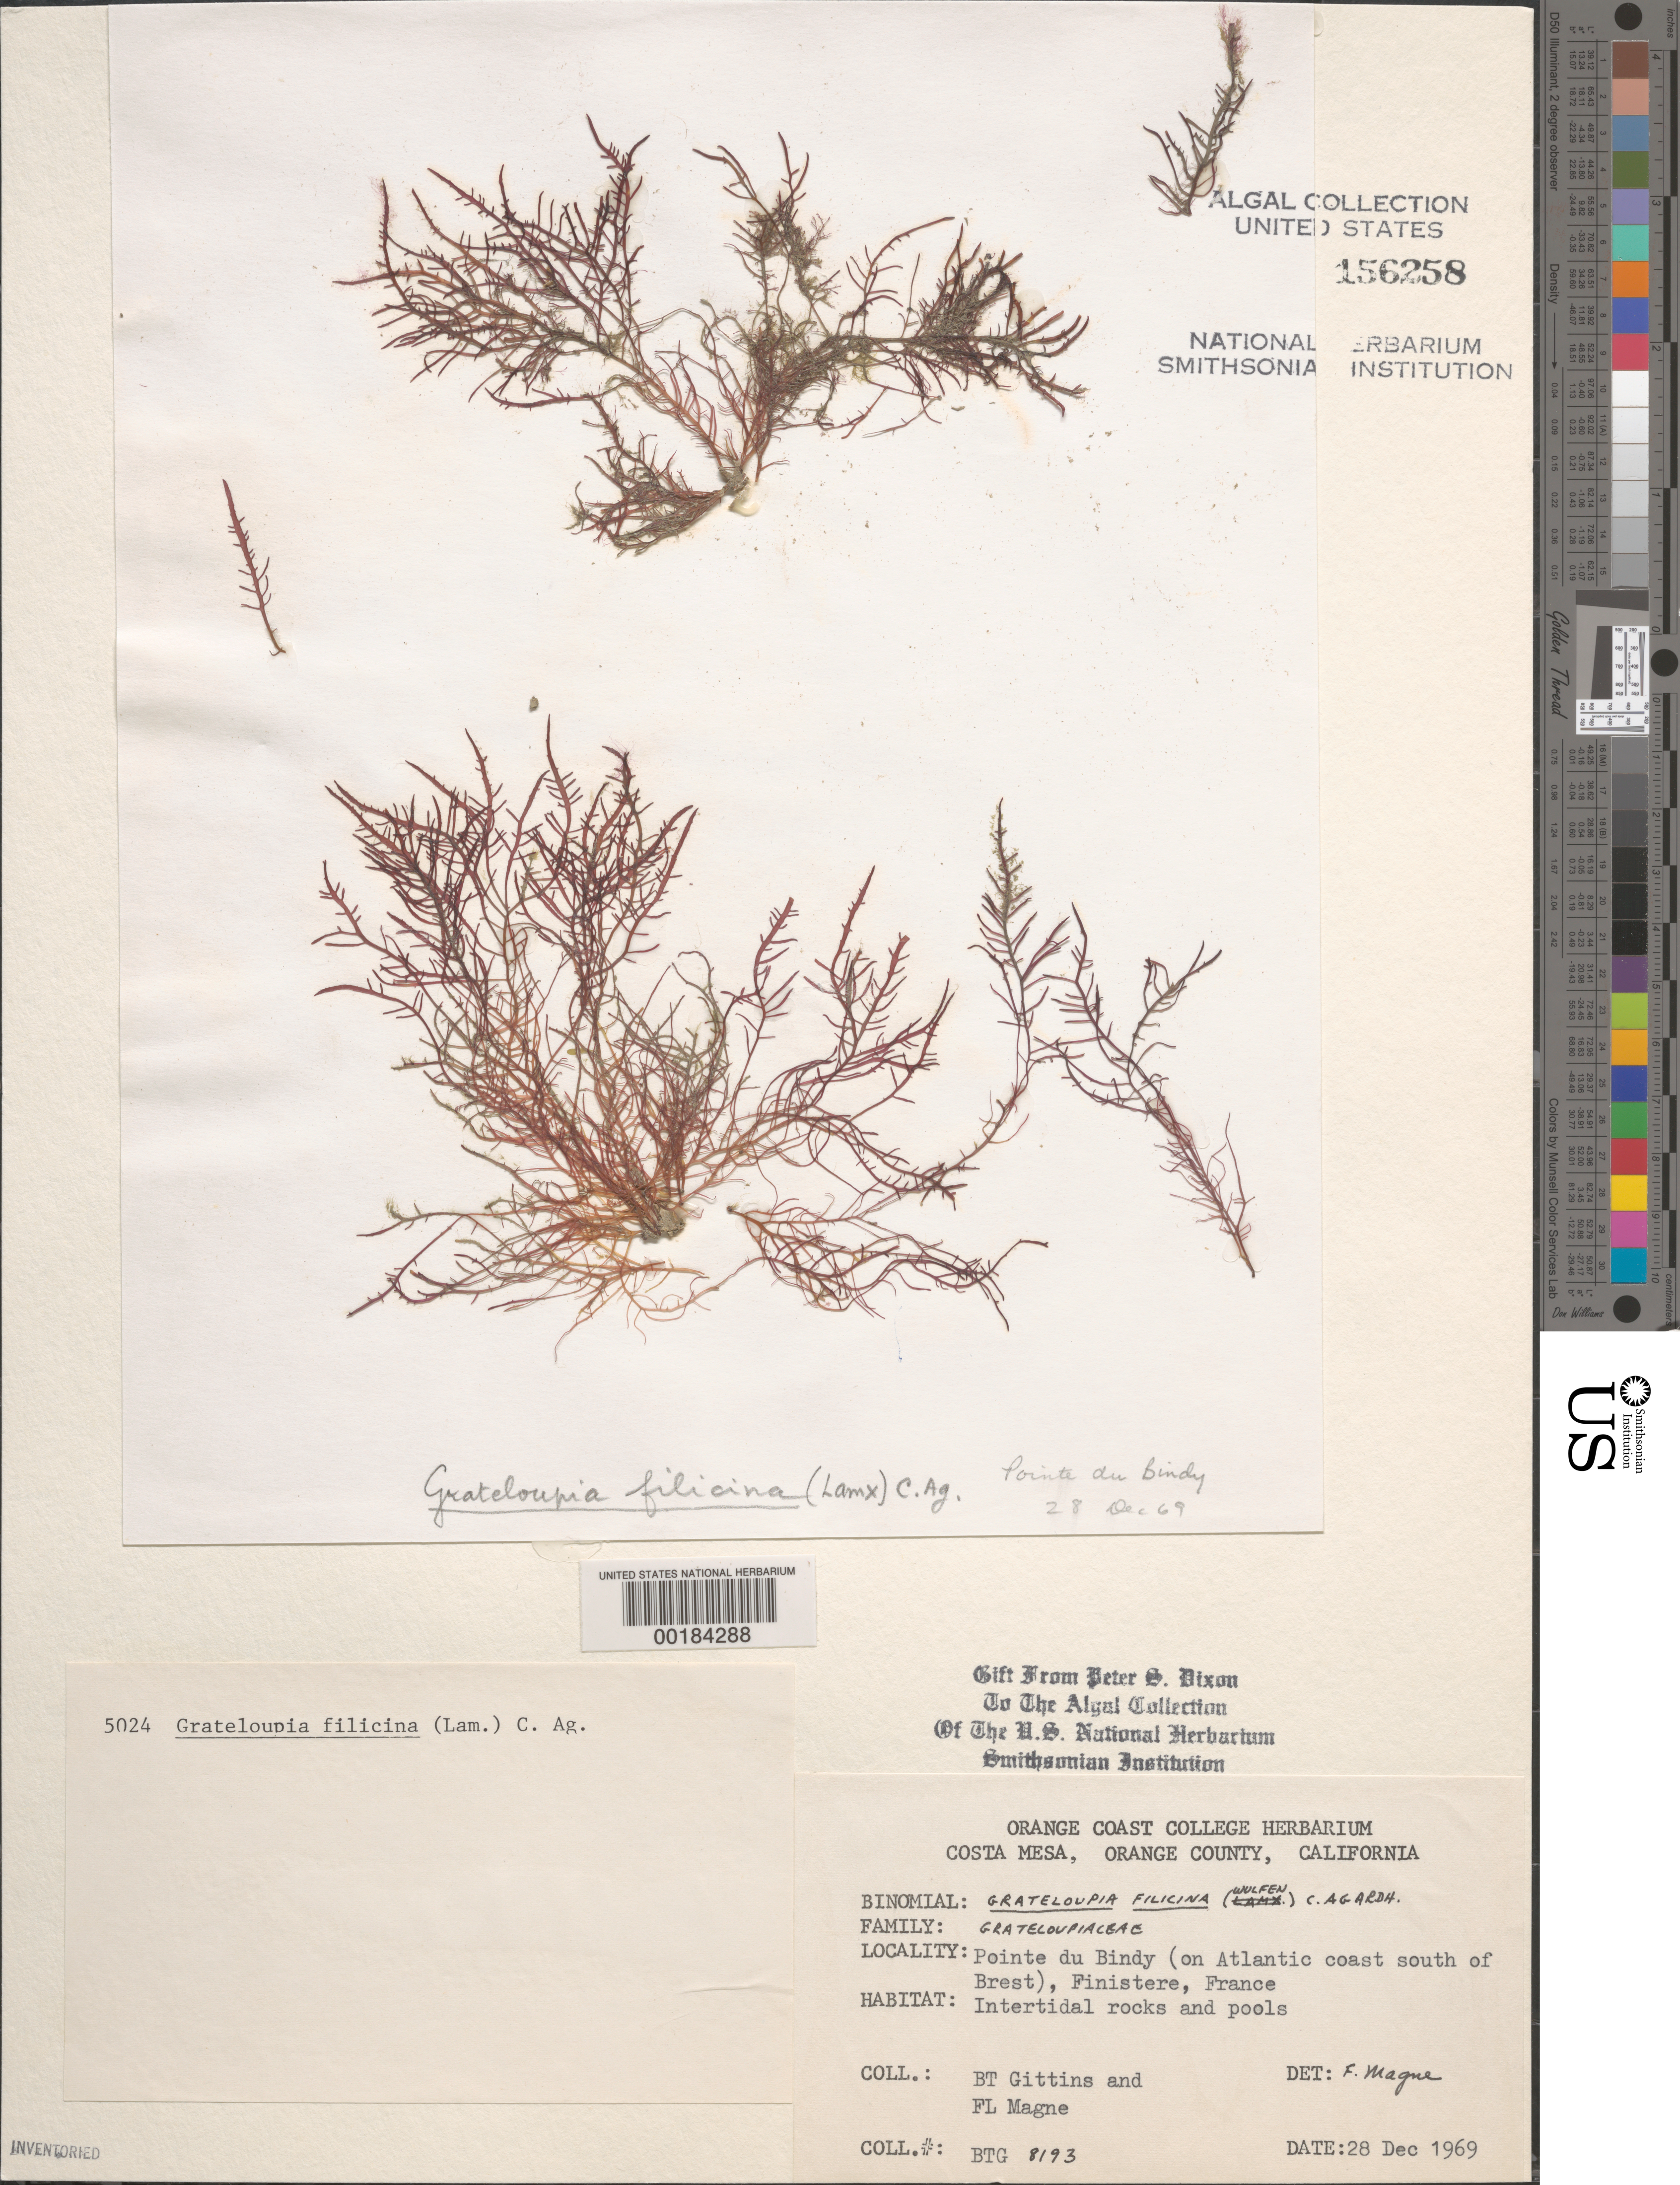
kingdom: Plantae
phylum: Rhodophyta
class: Florideophyceae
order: Halymeniales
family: Halymeniaceae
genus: Grateloupia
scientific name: Grateloupia filicina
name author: (J.V.Lamouroux) C. Agardh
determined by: Magne, F. L.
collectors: B. Gittins & F. Magne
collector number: BTG 8193 & PSD 5024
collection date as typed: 28 Dec 1969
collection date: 1969-12-28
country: France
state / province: Bretagne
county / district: Finistère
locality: Pointe du Binde (Pointe du Bindy), south of Brest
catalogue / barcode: US 156258